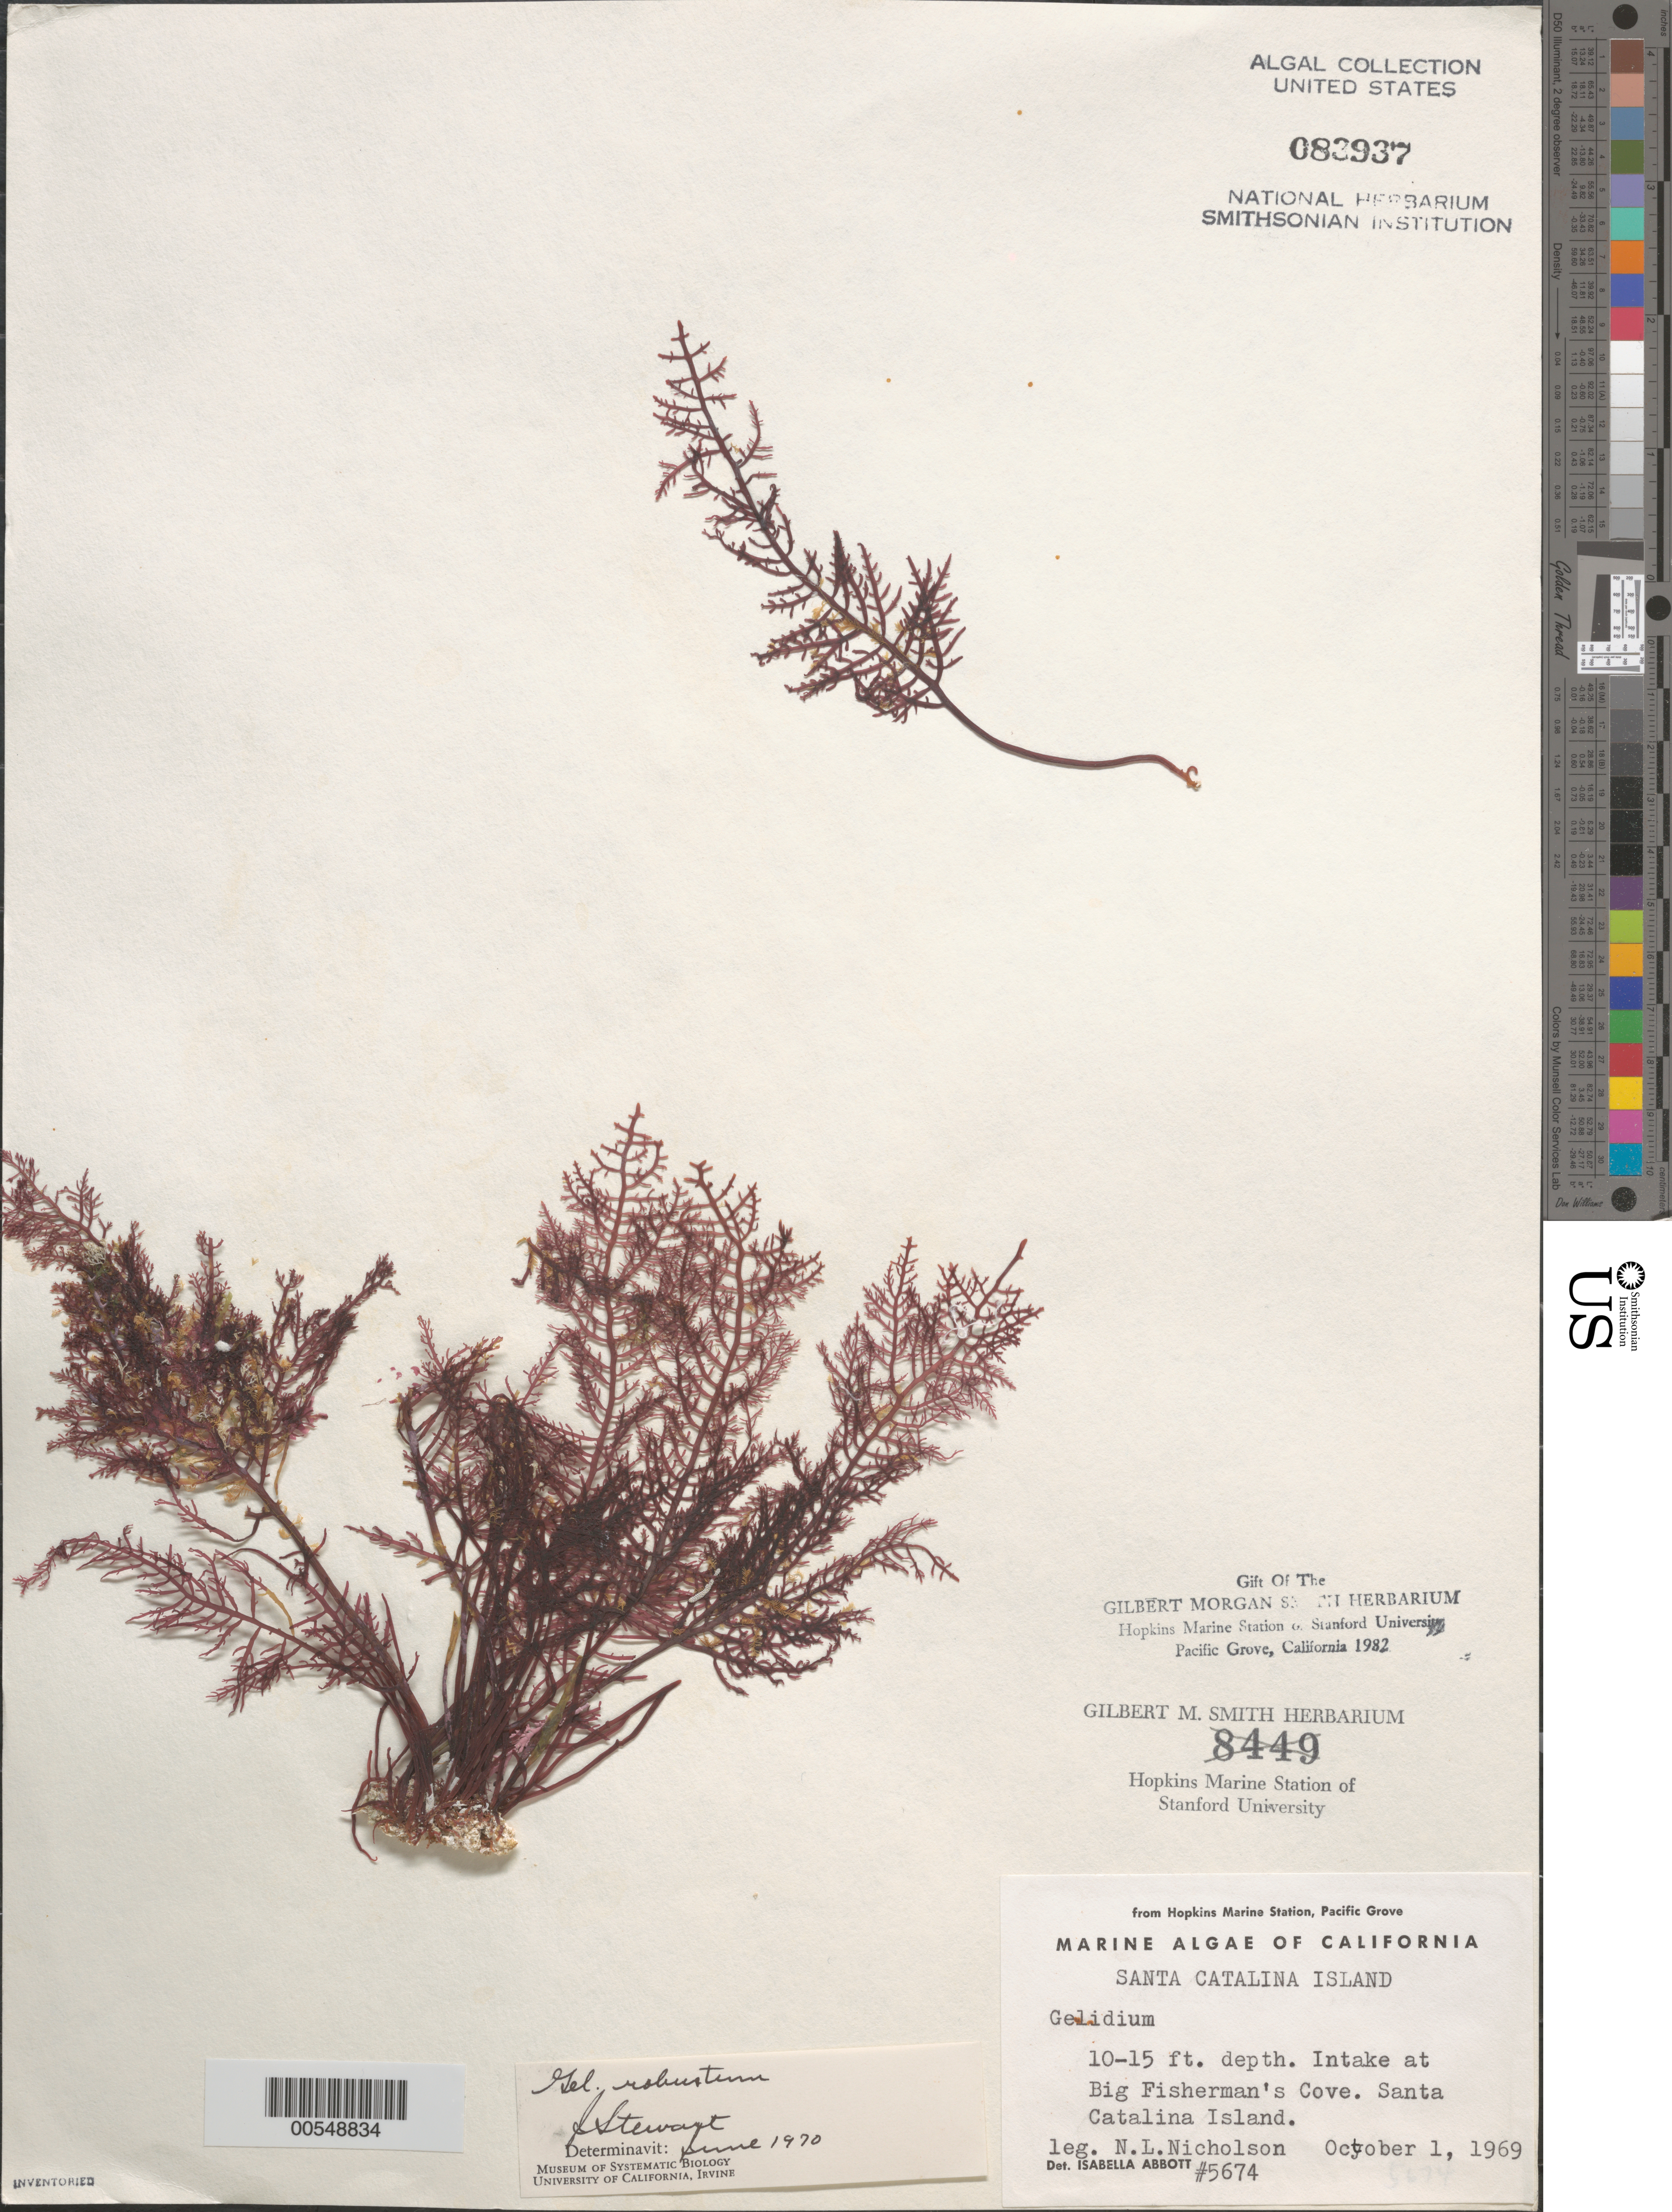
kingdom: Plantae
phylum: Rhodophyta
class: Florideophyceae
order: Gelidiales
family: Gelidiaceae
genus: Gelidium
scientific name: Gelidium robustum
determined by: Stewart, J.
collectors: N. Nicholson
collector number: IAA 5674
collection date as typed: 01 Oct 1969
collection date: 1969-10-01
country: United States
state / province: California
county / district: Los Angeles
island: Santa Catalina Island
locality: Big Fishermans Cove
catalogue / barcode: US 83937